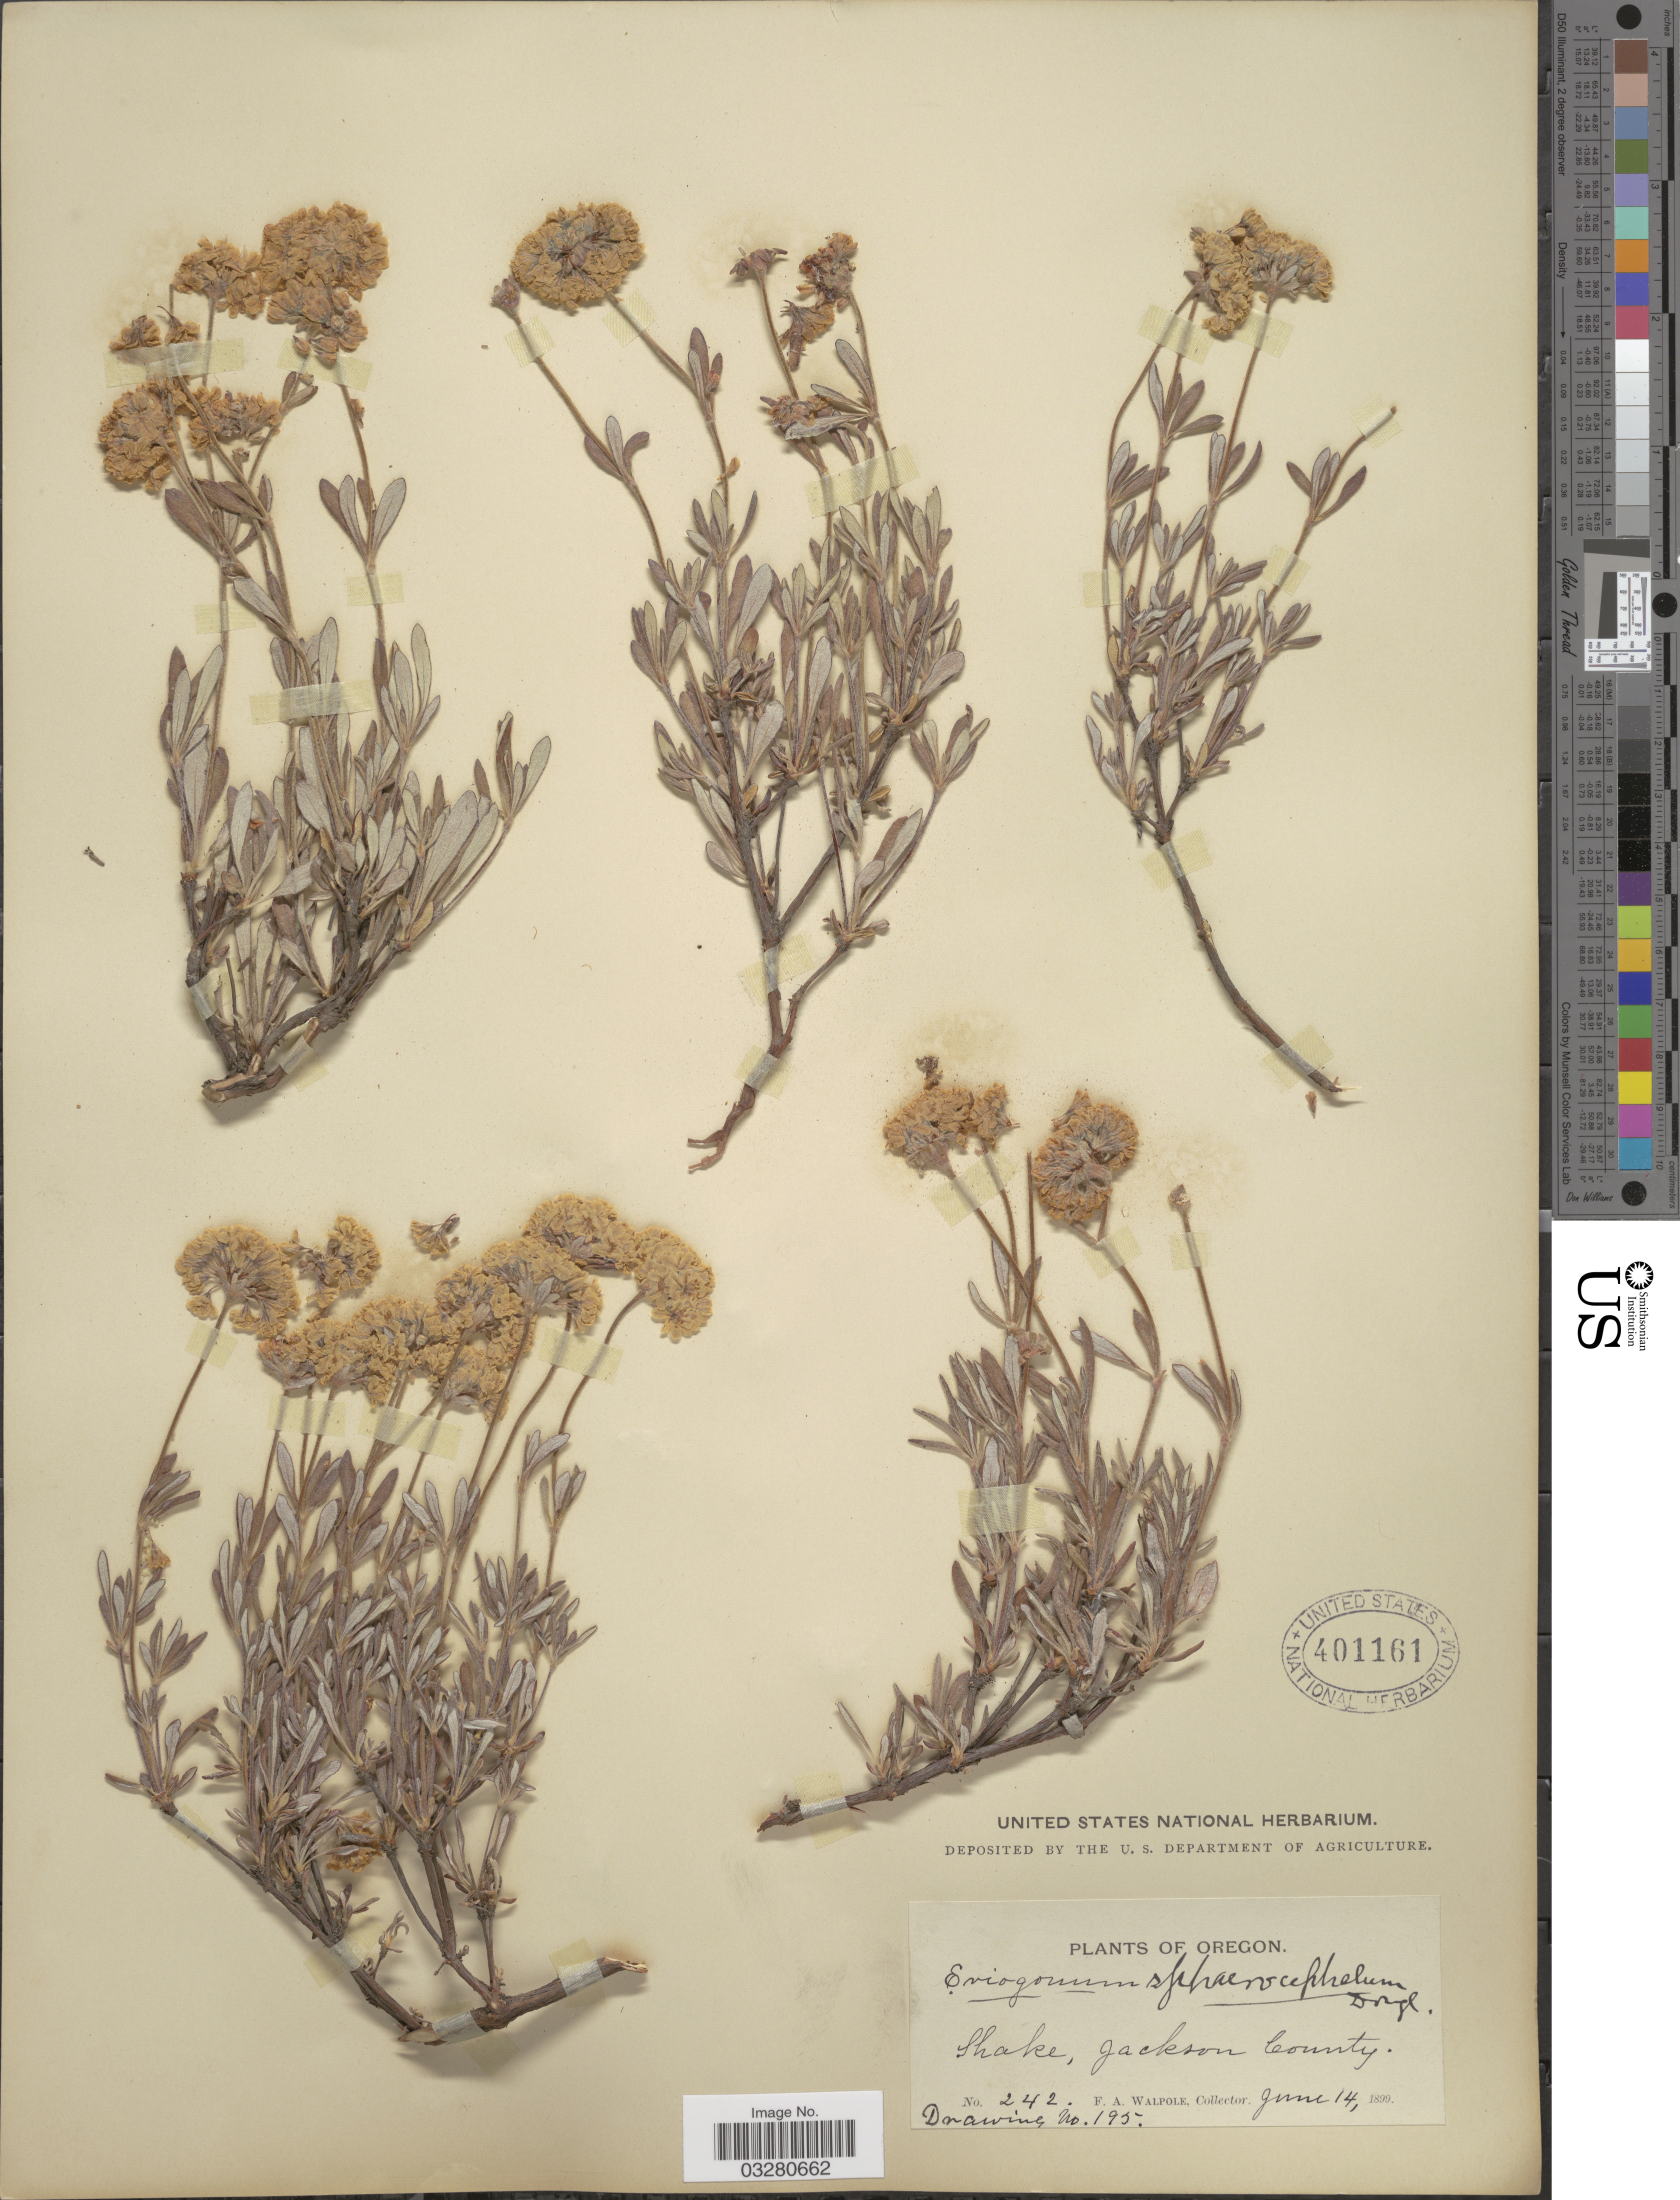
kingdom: Plantae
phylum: Tracheophyta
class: Magnoliopsida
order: Caryophyllales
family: Polygonaceae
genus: Eriogonum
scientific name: Eriogonum sphaerocephalum var. halimioides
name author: (Gand.) S. Stokes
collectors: F. Walpole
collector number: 242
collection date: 1899-06-14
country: United States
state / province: Oregon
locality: Shake, Jackson County.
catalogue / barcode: US 401161